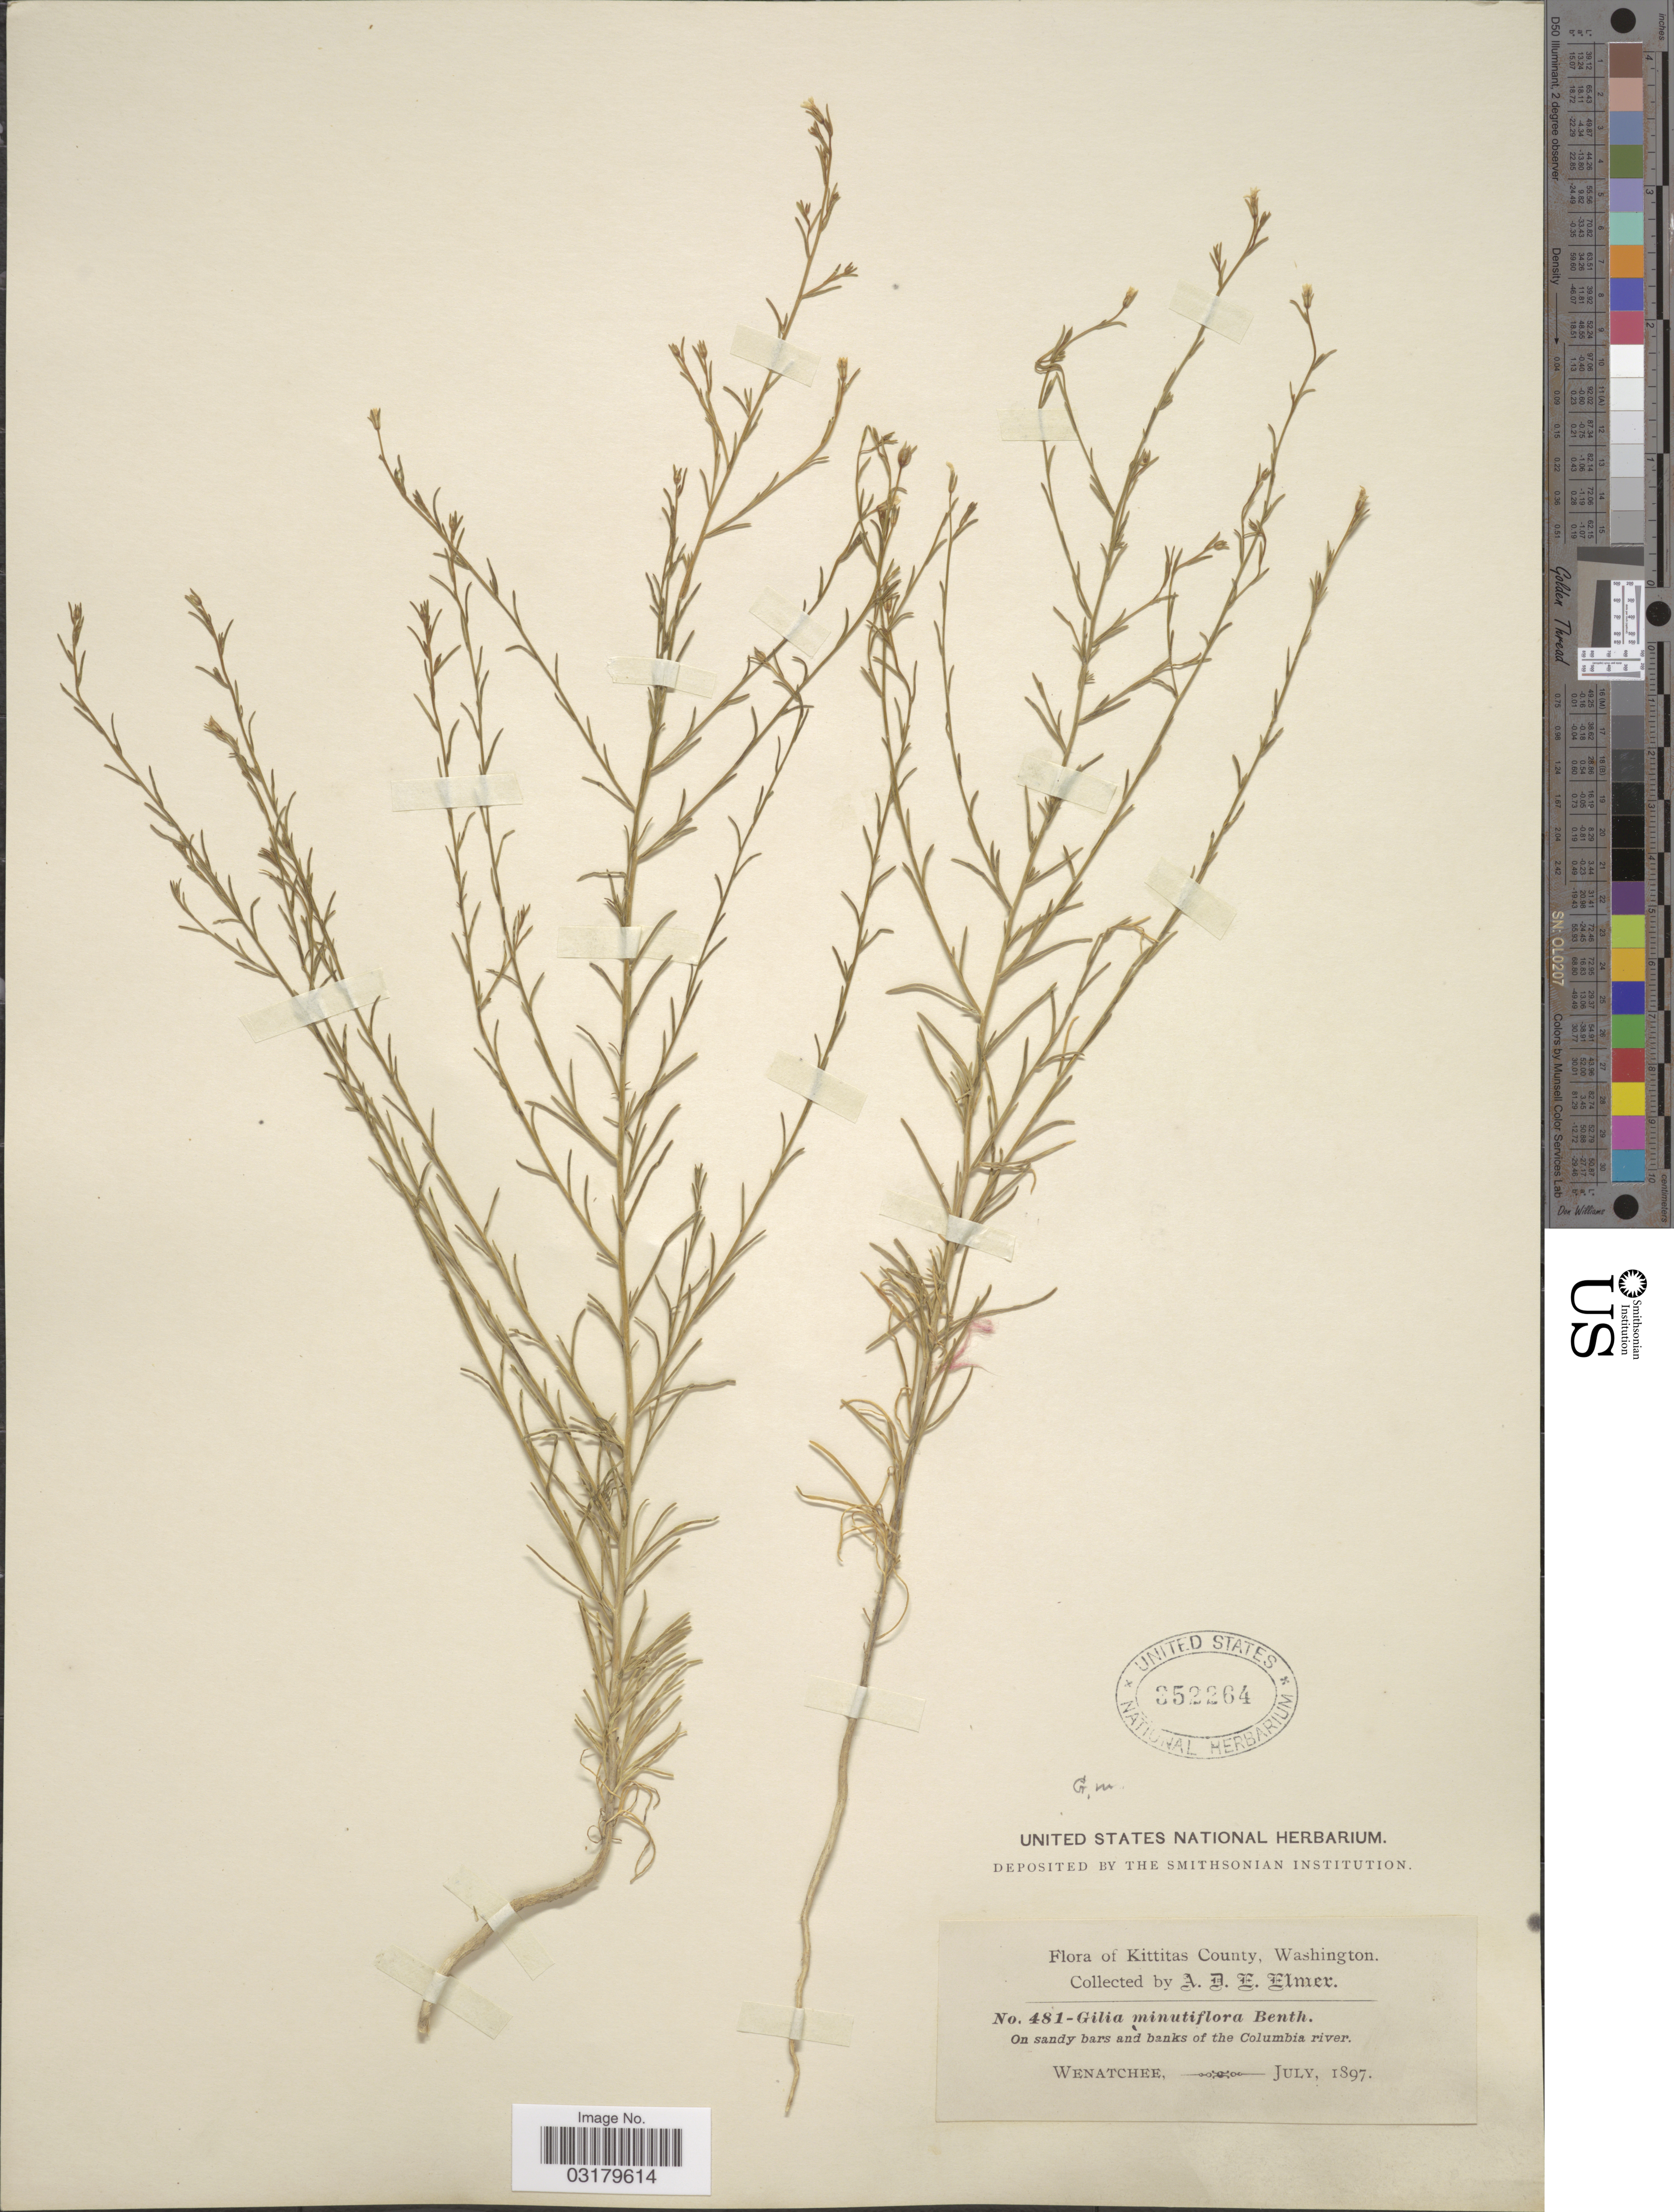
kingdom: Plantae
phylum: Tracheophyta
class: Magnoliopsida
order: Ericales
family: Polemoniaceae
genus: Microgilia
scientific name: Microgilia minutiflora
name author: (J.M. Porter & L.A. Johnson) Benth.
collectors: A. D. E. Elmer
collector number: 481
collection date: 1897-07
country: United States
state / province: Washington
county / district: Kittitas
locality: Kittitas County. On sandy bars and banks of the Columbia river. Wenatchee.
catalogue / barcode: US 352264